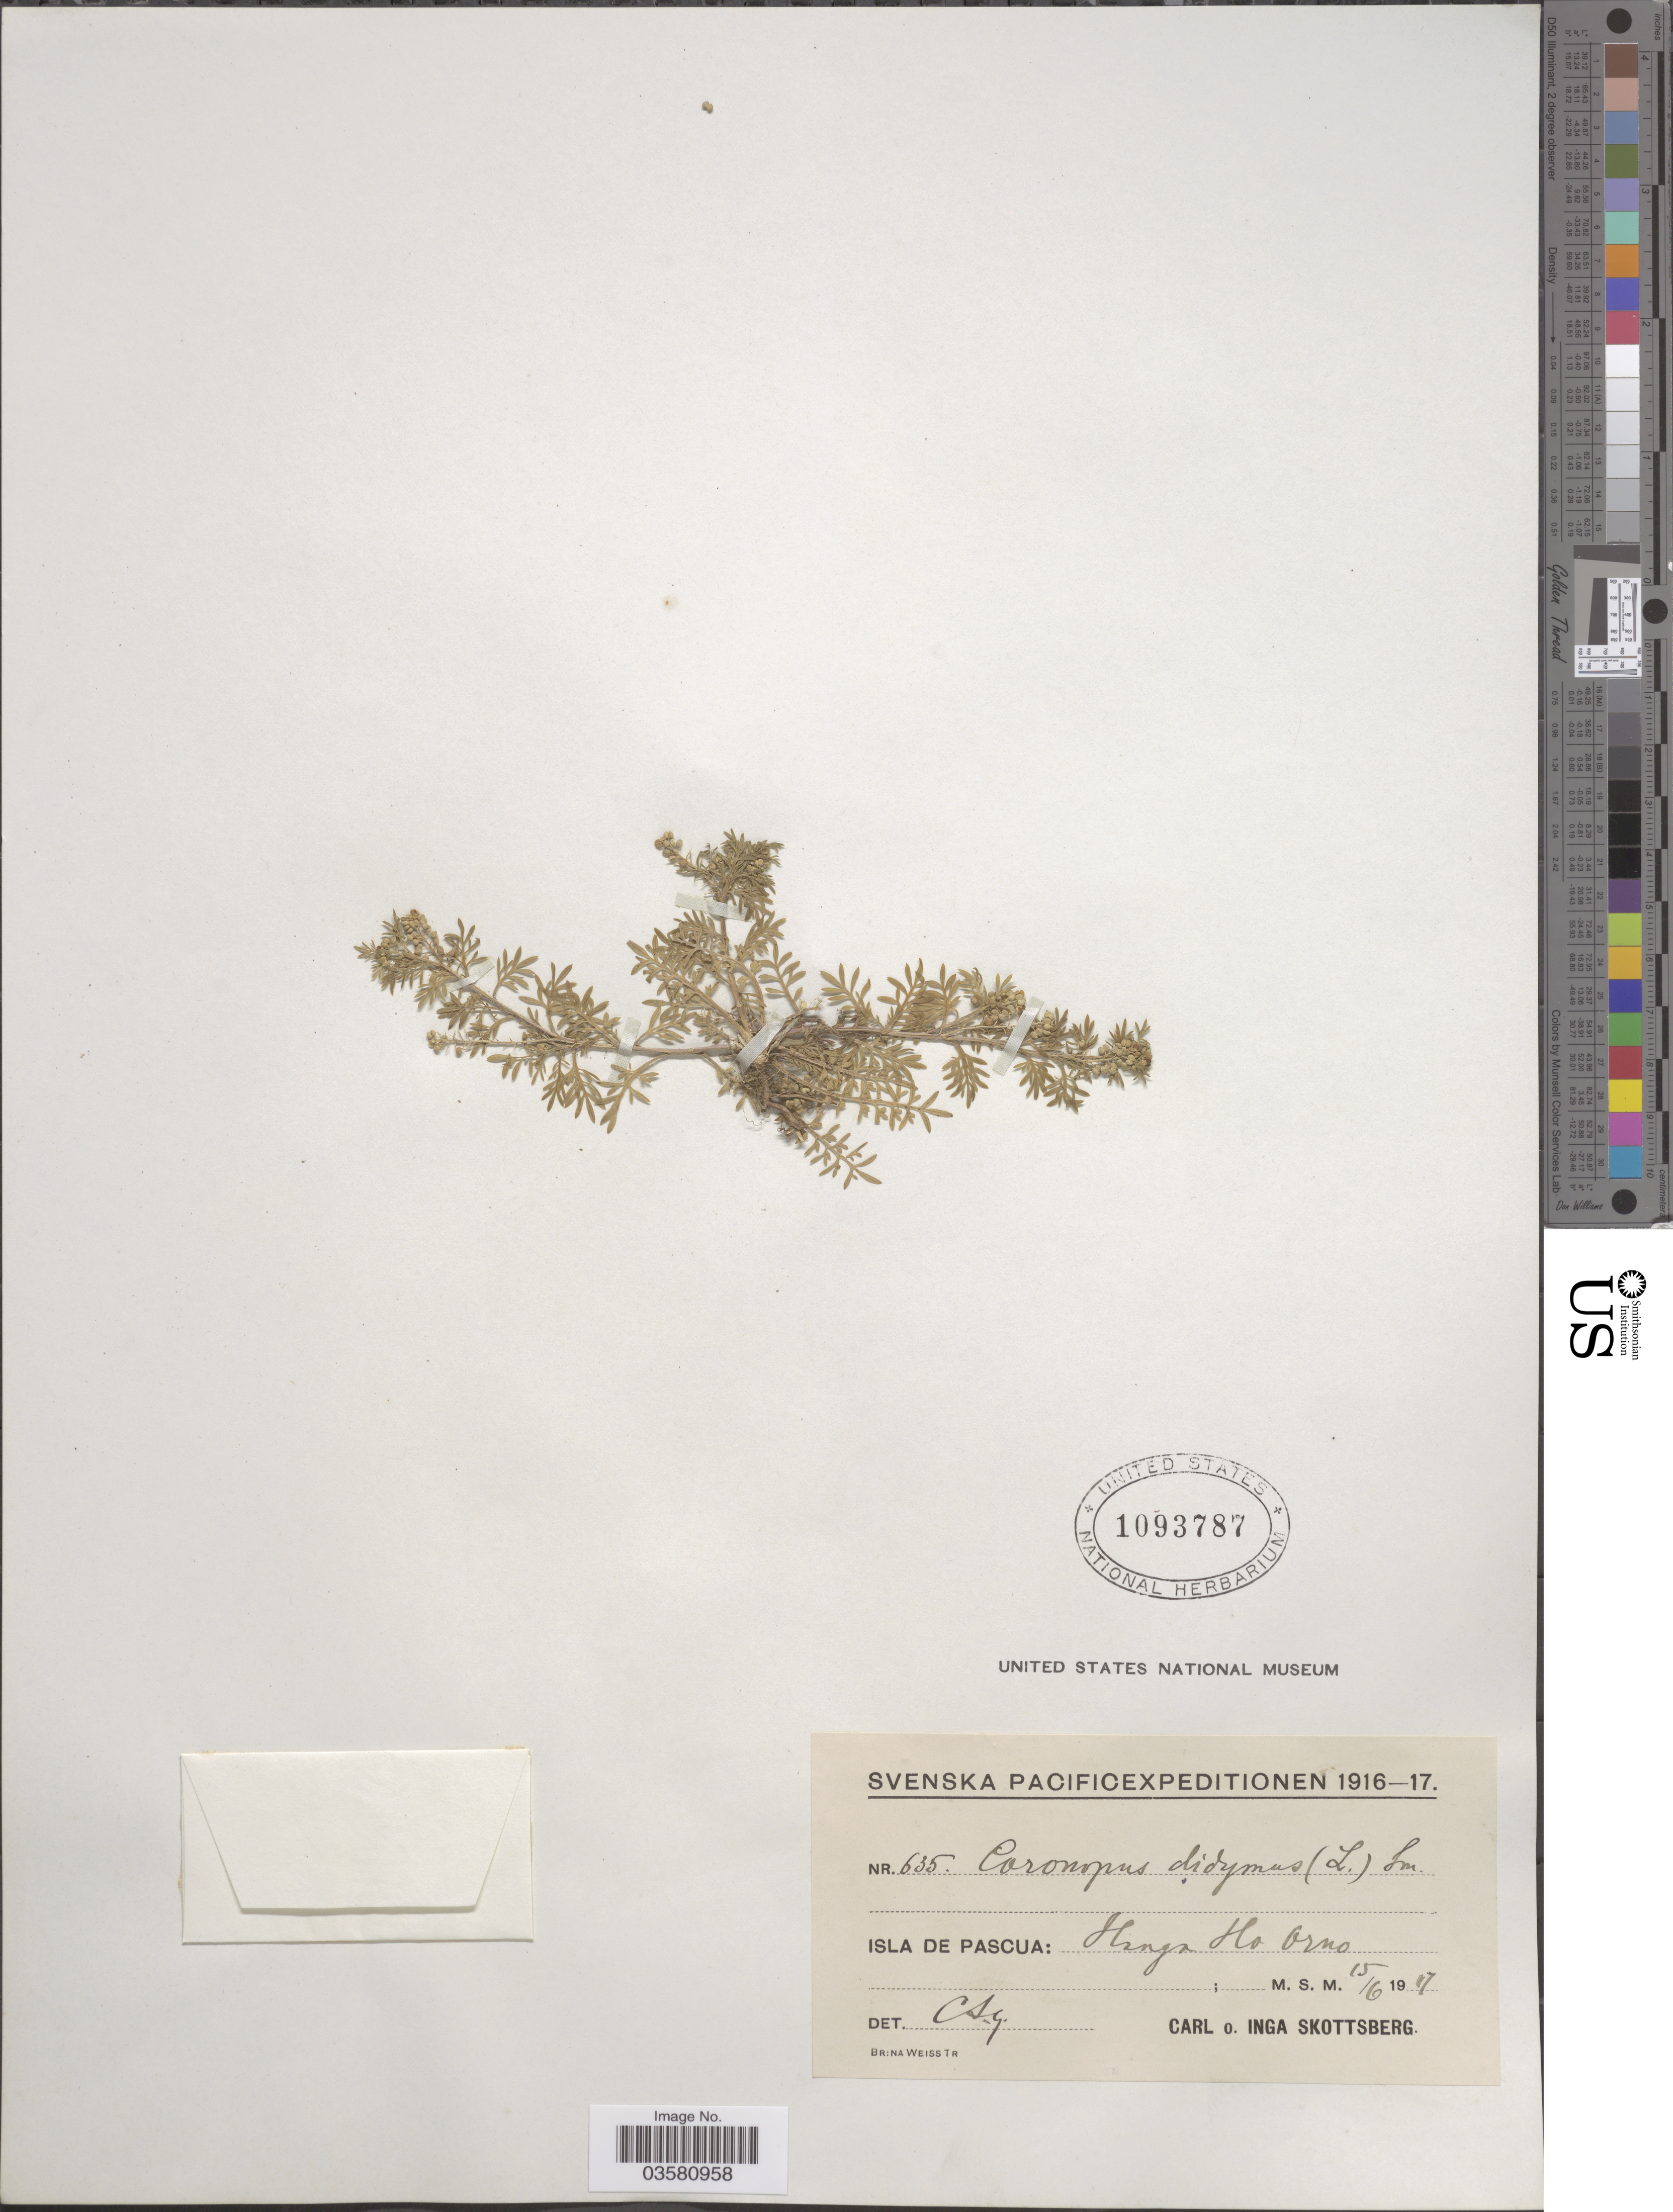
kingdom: Plantae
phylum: Tracheophyta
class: Magnoliopsida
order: Brassicales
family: Brassicaceae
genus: Lepidium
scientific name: Lepidium didymum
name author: L.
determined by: Strong, M. T., (US), Smithsonian Institution - National Museum of Natural History (UNITED STATES)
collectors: C. Skottsberg & I. Skottsberg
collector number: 635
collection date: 1917-06-15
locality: Isla de Pascua: Hanga Ho Orno.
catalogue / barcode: US 1093787